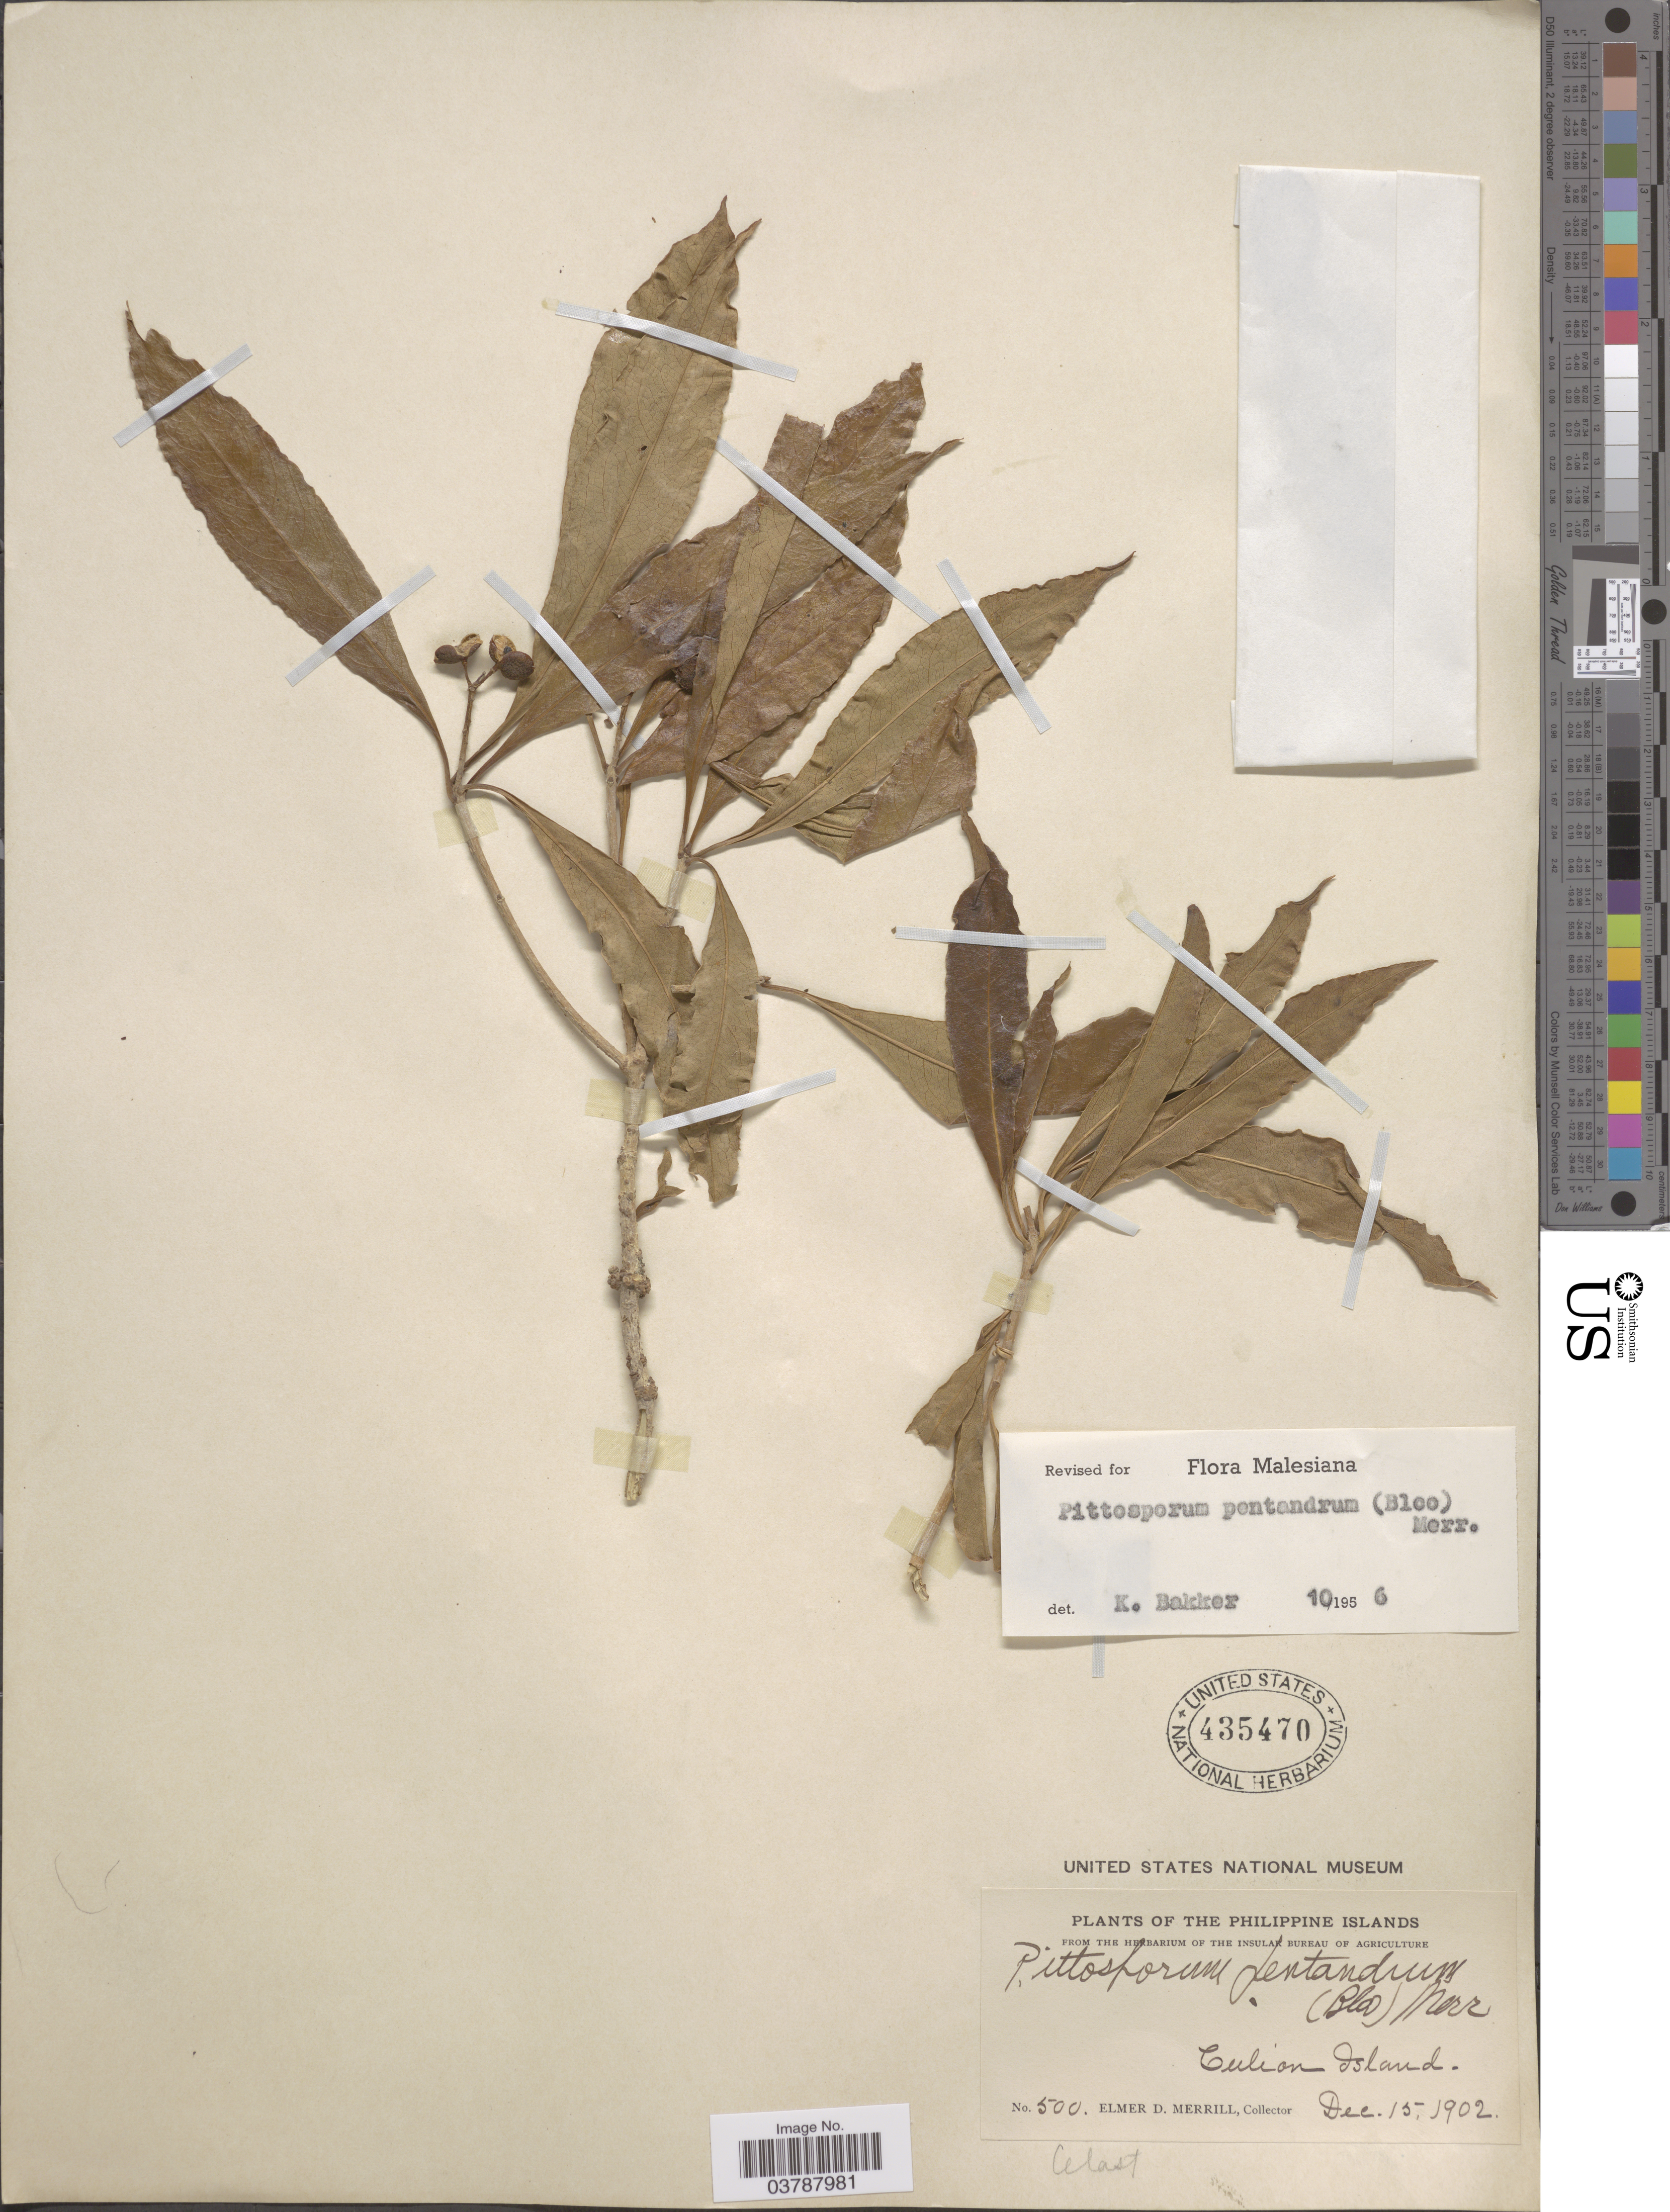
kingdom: Plantae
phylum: Tracheophyta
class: Magnoliopsida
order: Apiales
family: Pittosporaceae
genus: Pittosporum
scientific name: Pittosporum pentandrum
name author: (Blanco) Merr.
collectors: E. D. Merrill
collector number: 500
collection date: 1902-12-15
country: Philippines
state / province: Mimaropa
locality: Culion Island.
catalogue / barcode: US 435470